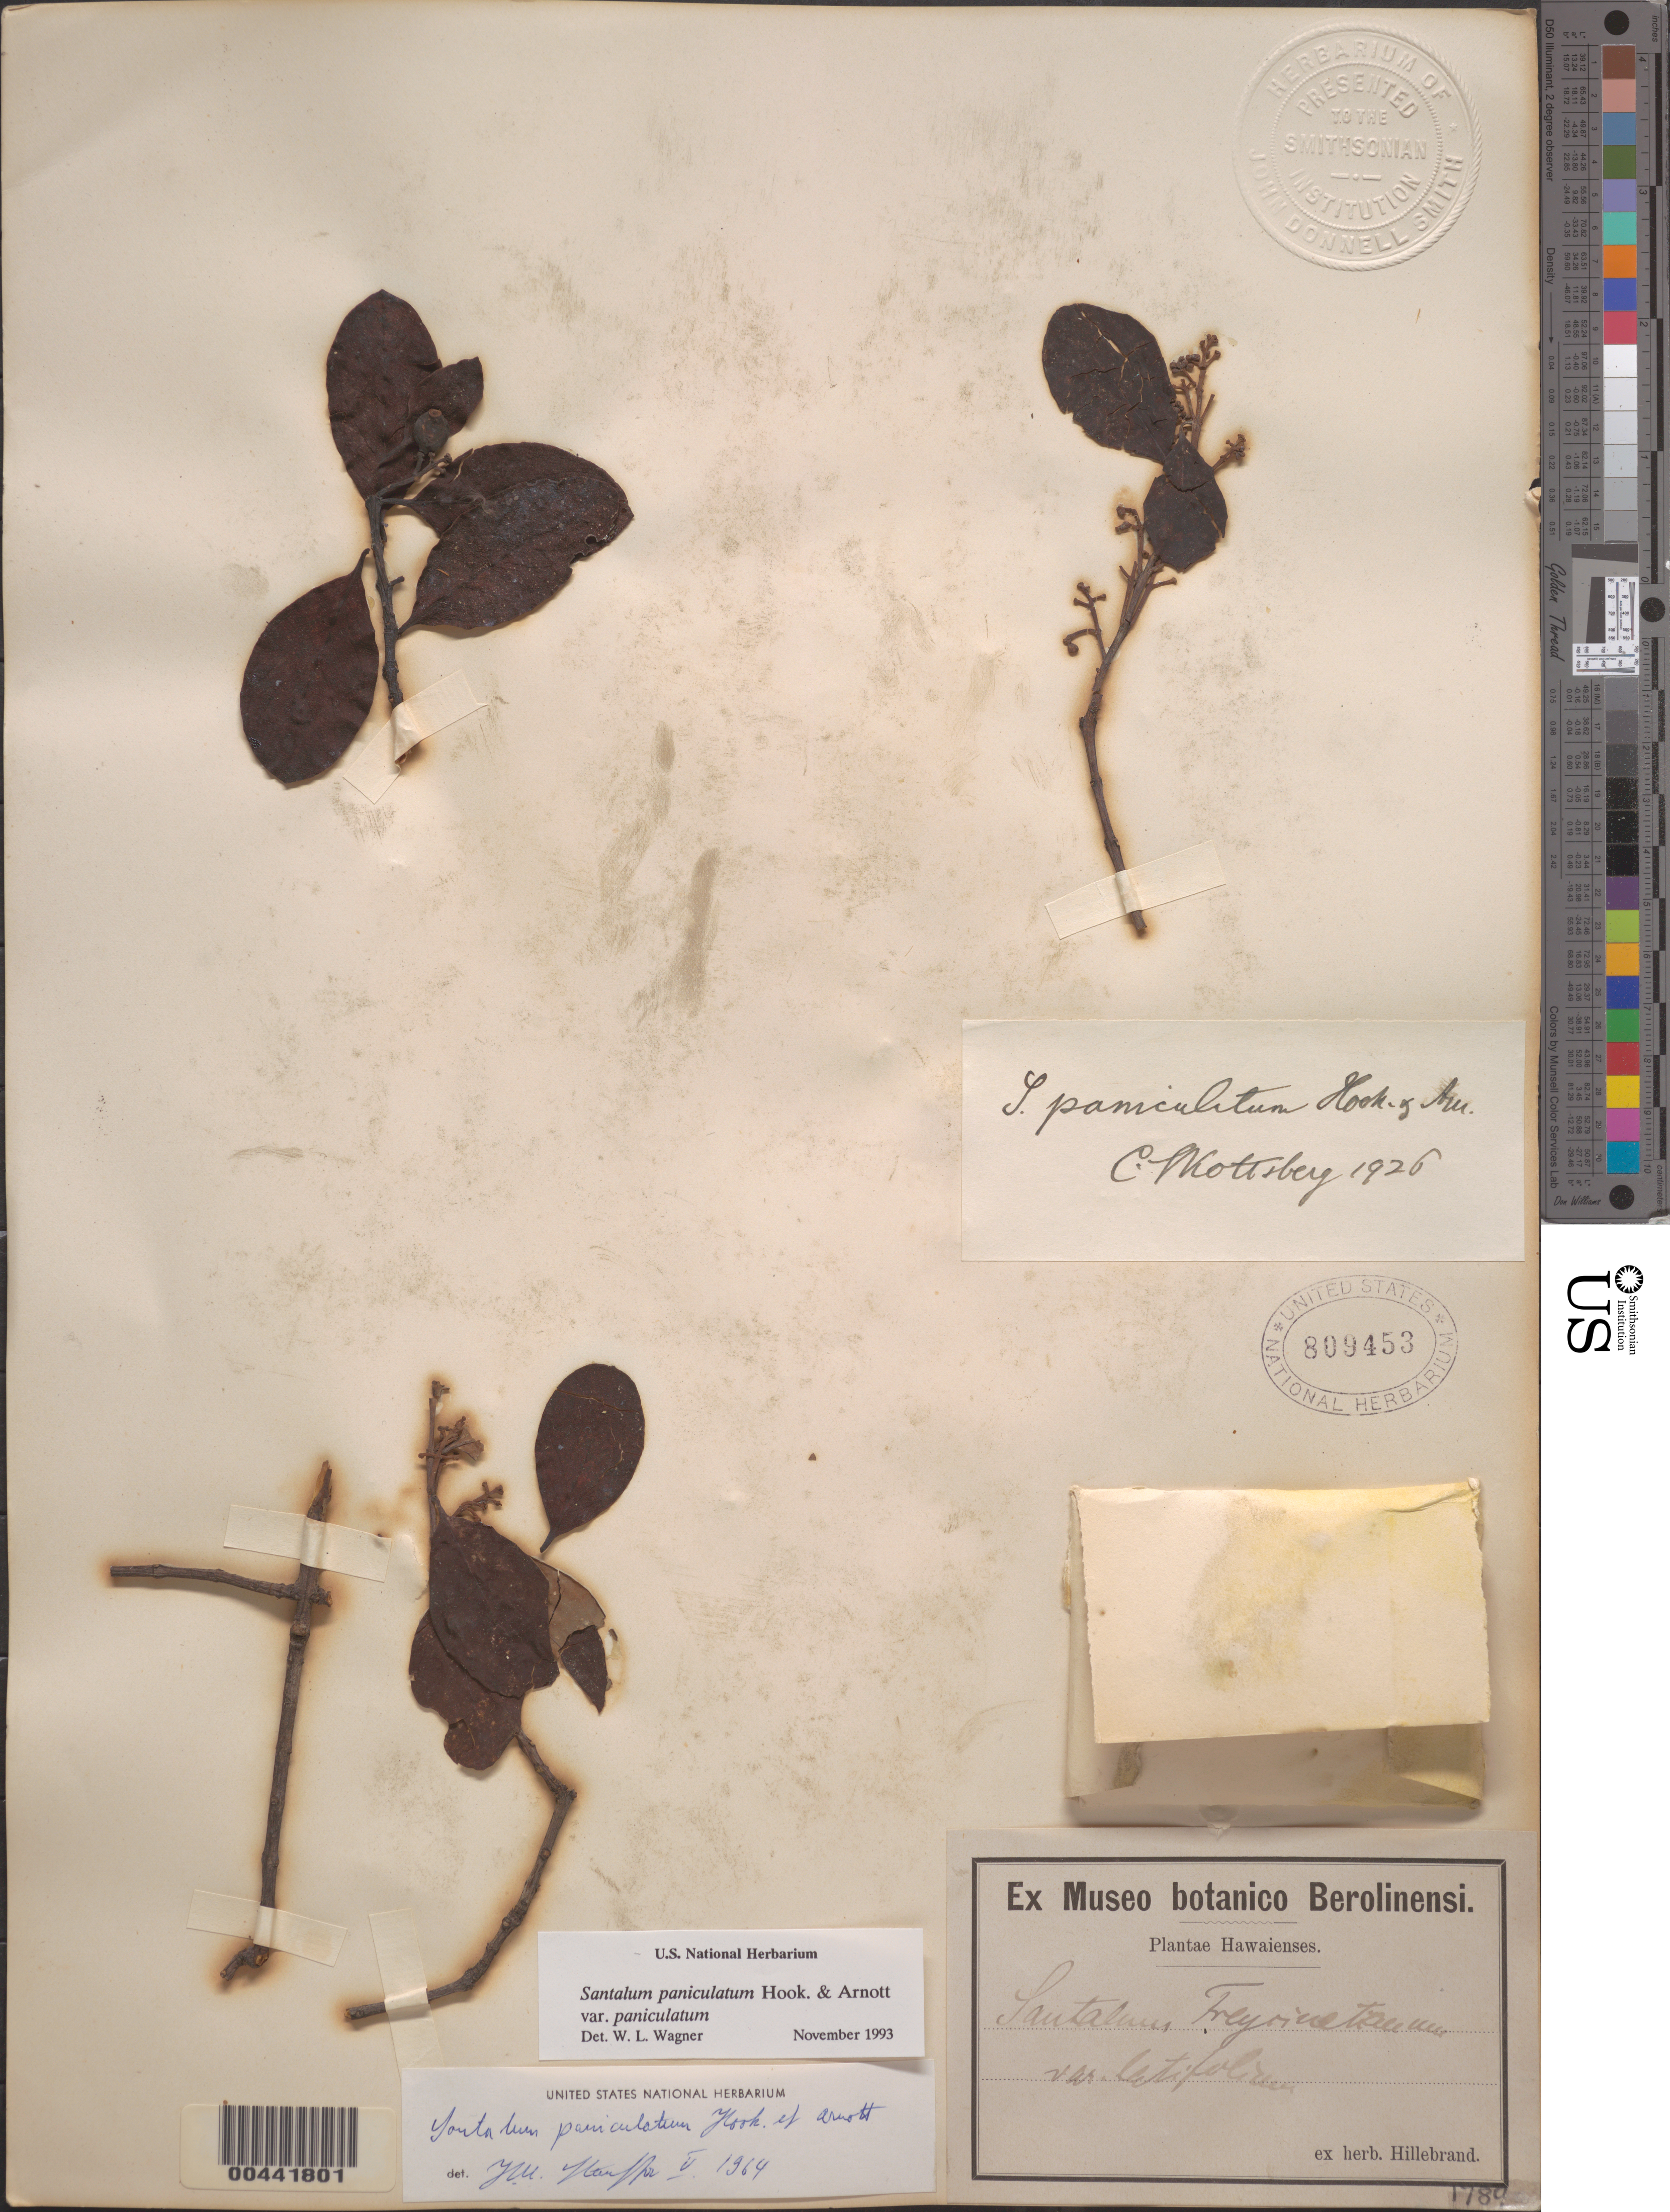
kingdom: Plantae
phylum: Tracheophyta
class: Magnoliopsida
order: Santalales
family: Santalaceae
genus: Santalum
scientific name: Santalum paniculatum var. paniculatum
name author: Hook. & Arn.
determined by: Wagner, W. L., (BOT), Smithsonian Institution - National Museum of Natural History (UNITED STATES)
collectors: W. Hillebrand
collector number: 17?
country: United States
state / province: Hawaii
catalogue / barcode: US 809453